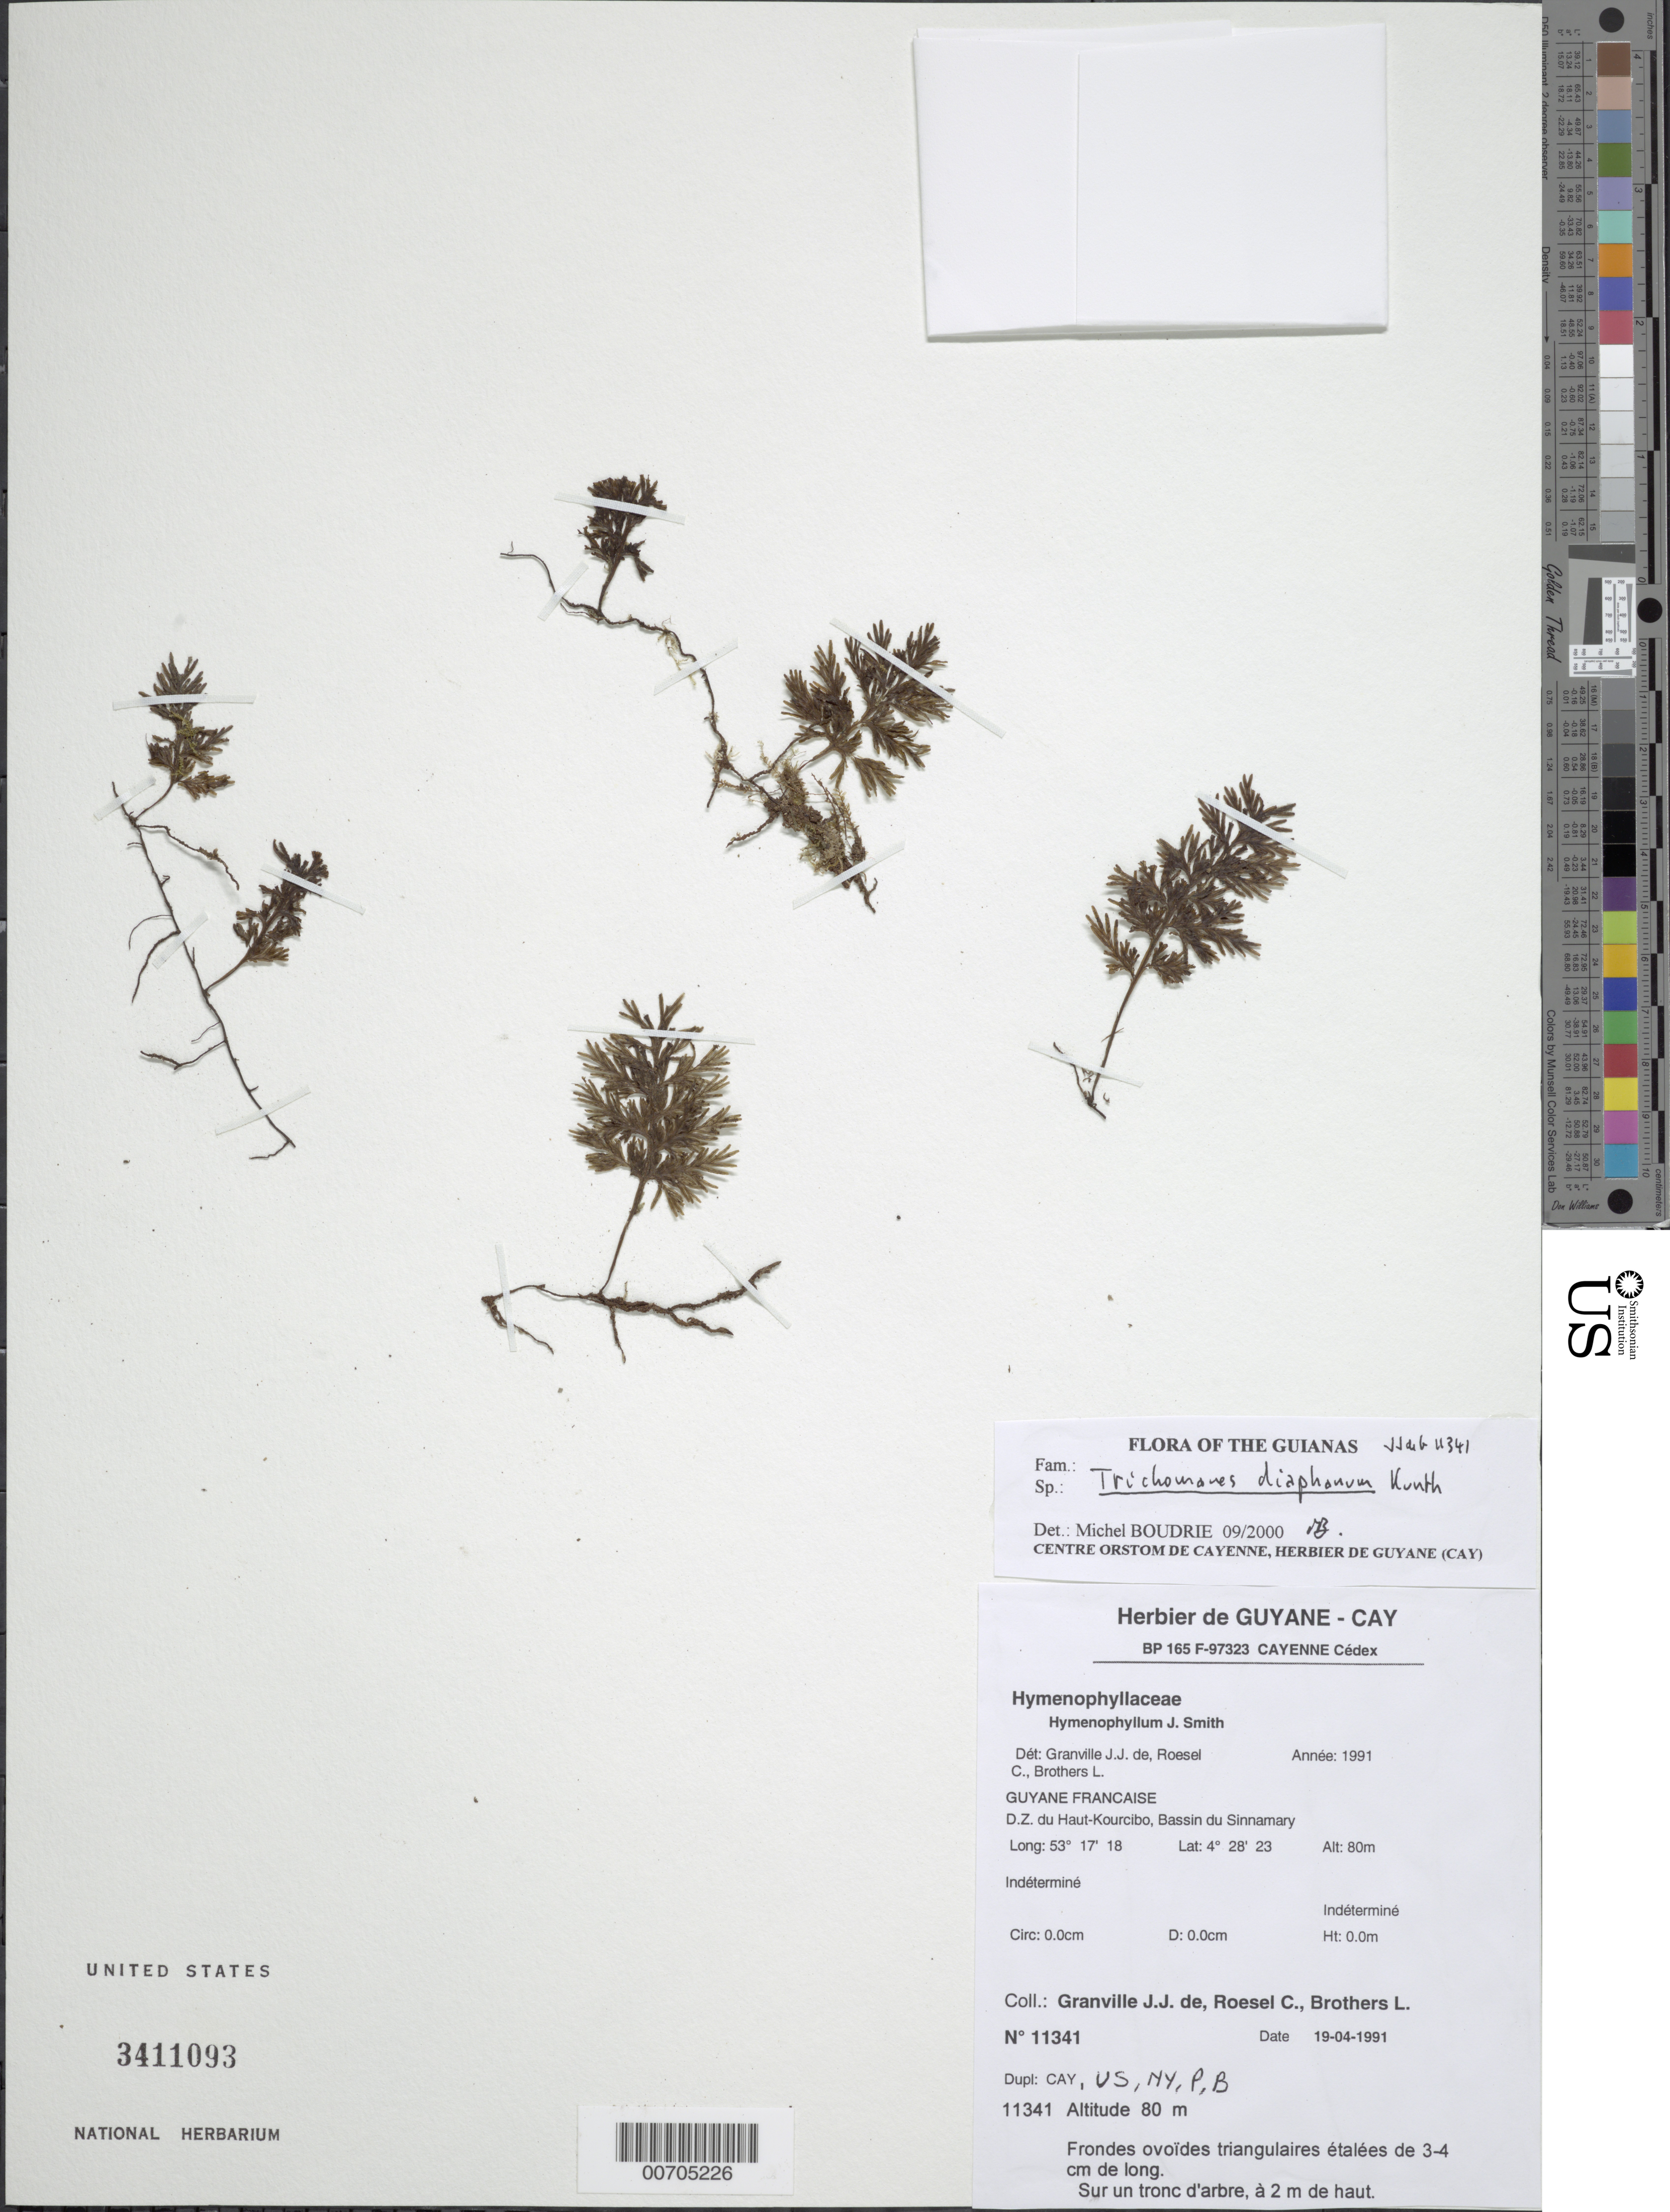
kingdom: Plantae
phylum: Tracheophyta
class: Polypodiopsida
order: Hymenophyllales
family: Hymenophyllaceae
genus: Polyphlebium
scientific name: Polyphlebium diaphanum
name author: (Kunth) Ebihara & Dubuisson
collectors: J.-J. de Granville, C. S. Roesel & L. Brothers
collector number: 11341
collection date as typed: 19-Apr-91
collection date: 1991-04-19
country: French Guiana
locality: D.Z. du Haut-Kourcibo, Bassin du Sinnamary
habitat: Sur un tronc d'arbre, a 2 m de haut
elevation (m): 80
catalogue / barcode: US 3411093